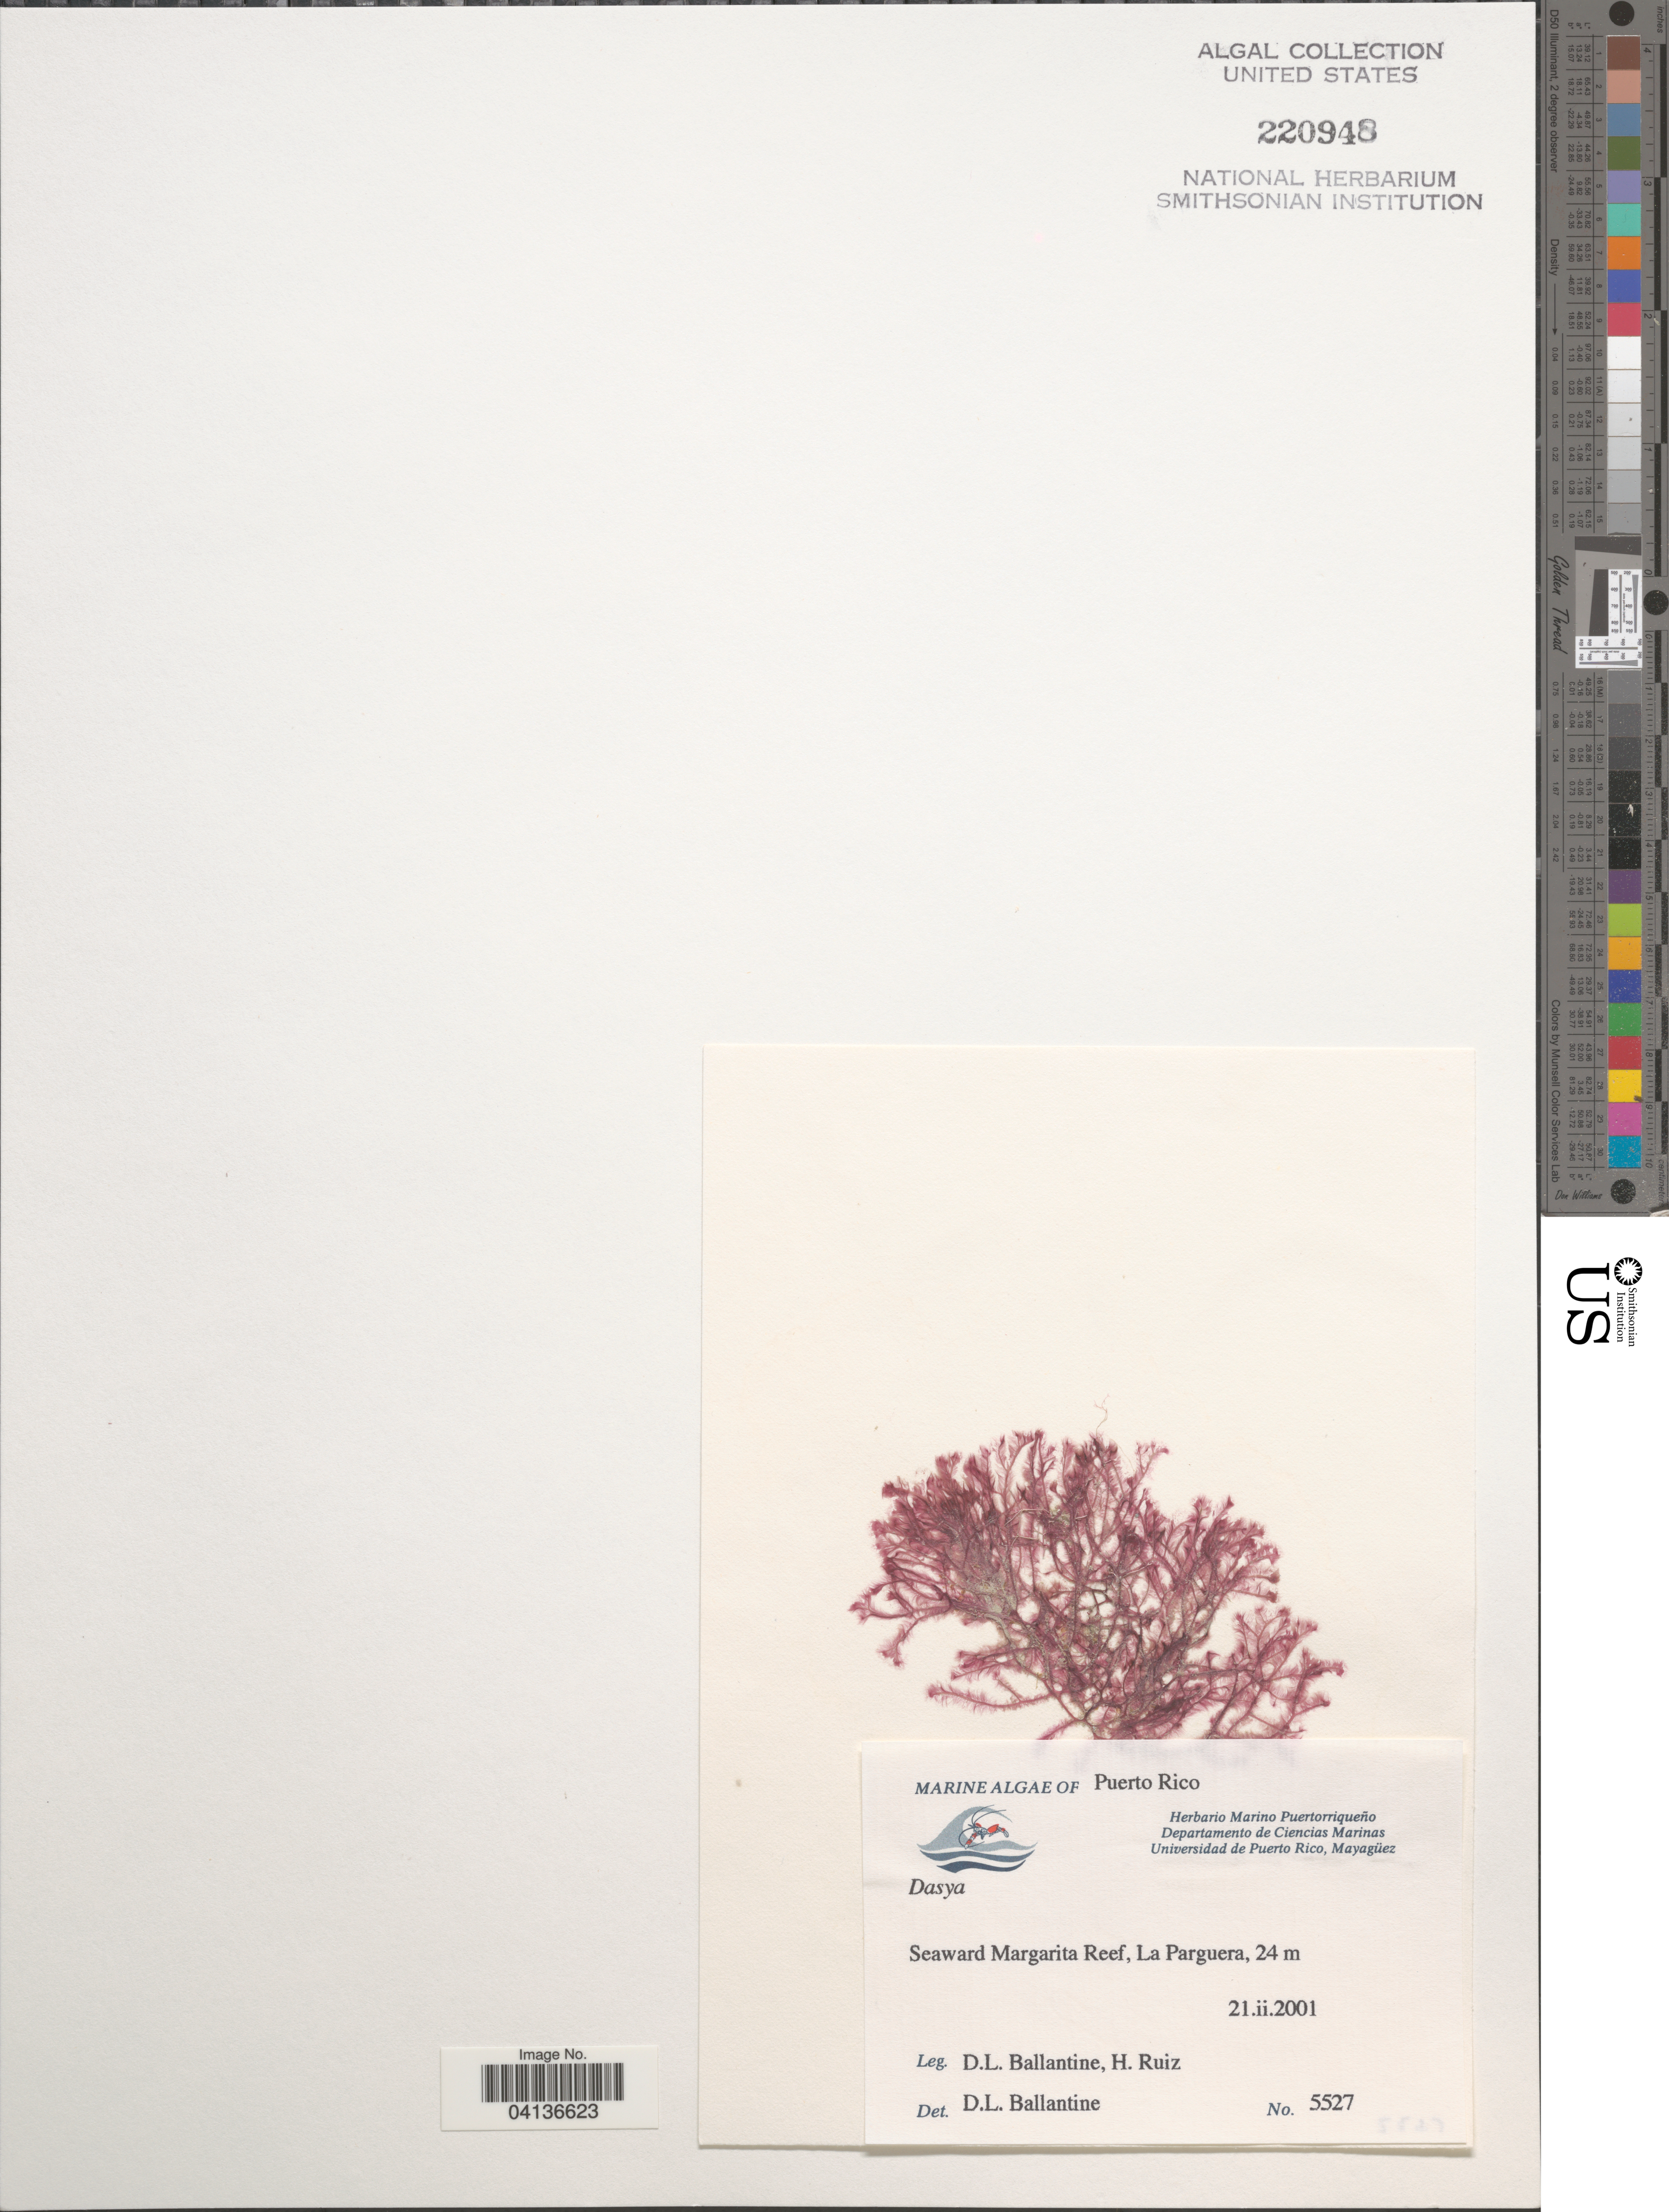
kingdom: Plantae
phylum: Rhodophyta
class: Florideophyceae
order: Ceramiales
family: Dasyaceae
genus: Dasya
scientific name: Dasya sp.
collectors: H. Ruiz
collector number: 5527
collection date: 2001-02-21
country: Puerto Rico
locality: Seaward Margarita Reef, La Parguera.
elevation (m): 24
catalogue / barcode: US 220948